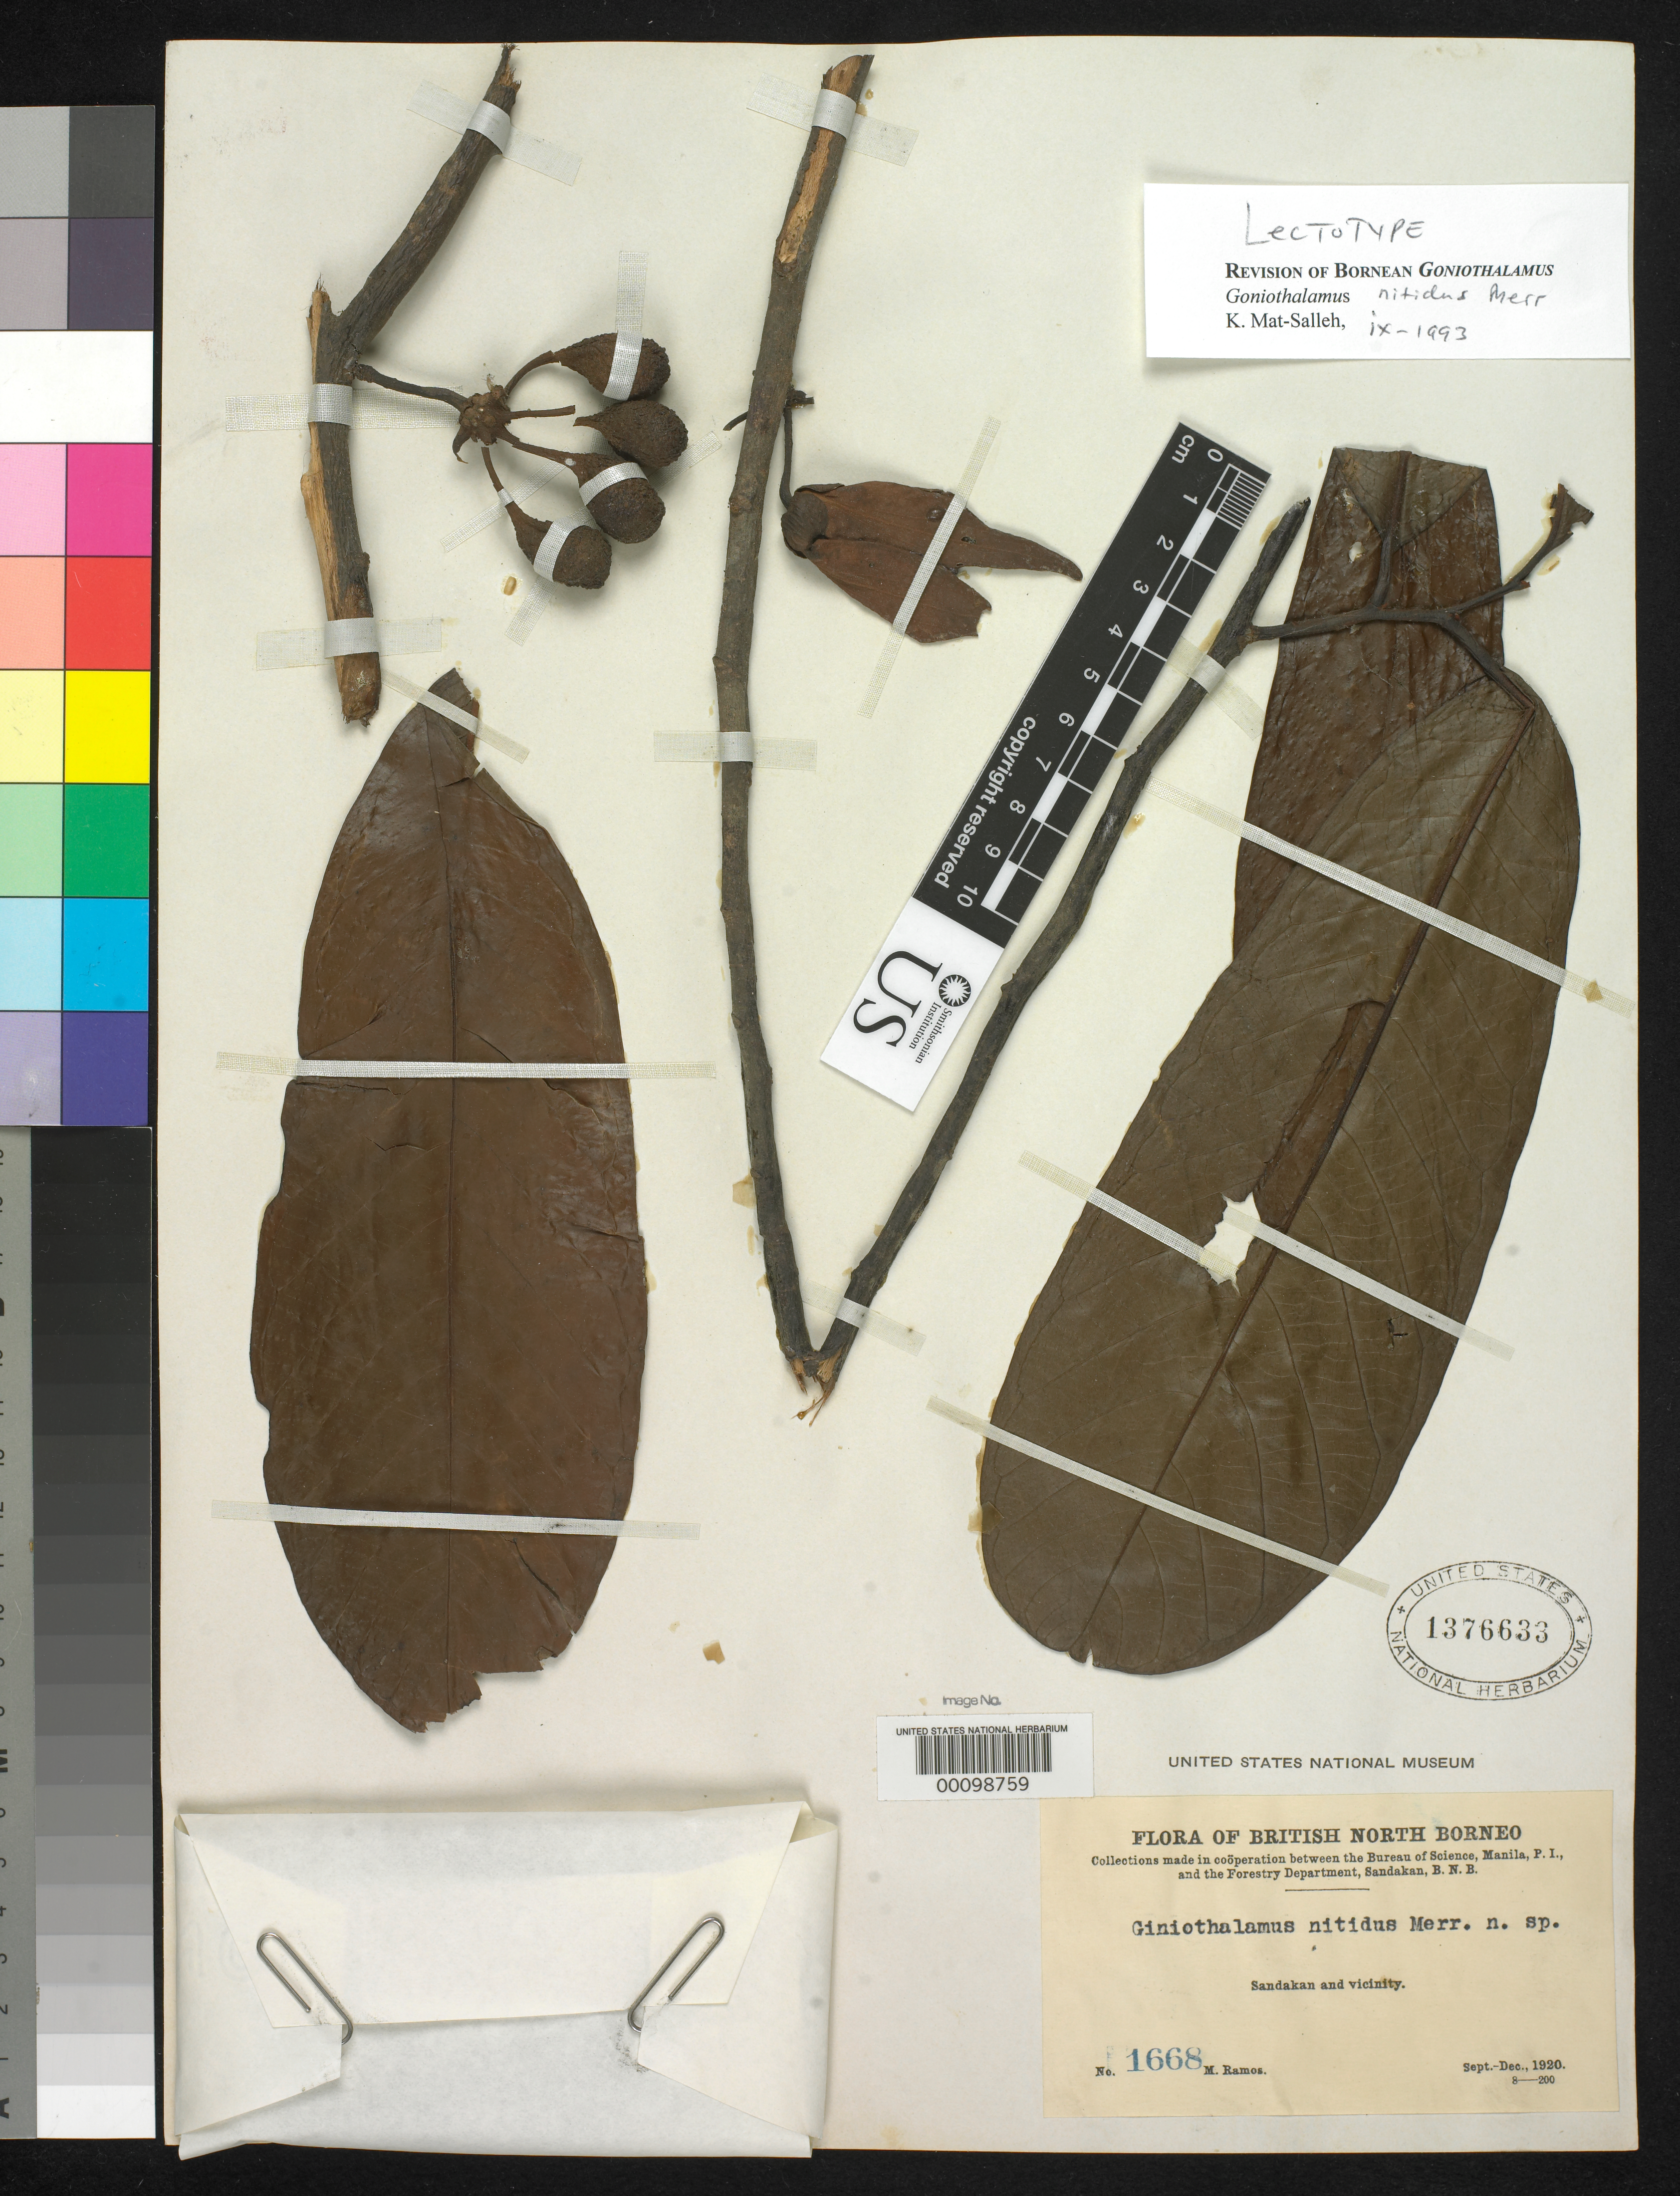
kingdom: Plantae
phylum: Tracheophyta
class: Magnoliopsida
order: Magnoliales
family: Annonaceae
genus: Goniothalamus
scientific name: Goniothalamus nitidus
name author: Merr.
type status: Lectotype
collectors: M. Ramos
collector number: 1668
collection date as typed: Sep 1920 to -- Dec 1920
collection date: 1920-09/1920-12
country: Malaysia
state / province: Sabah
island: Borneo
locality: Sandakan & vicinity.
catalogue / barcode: US 1376633